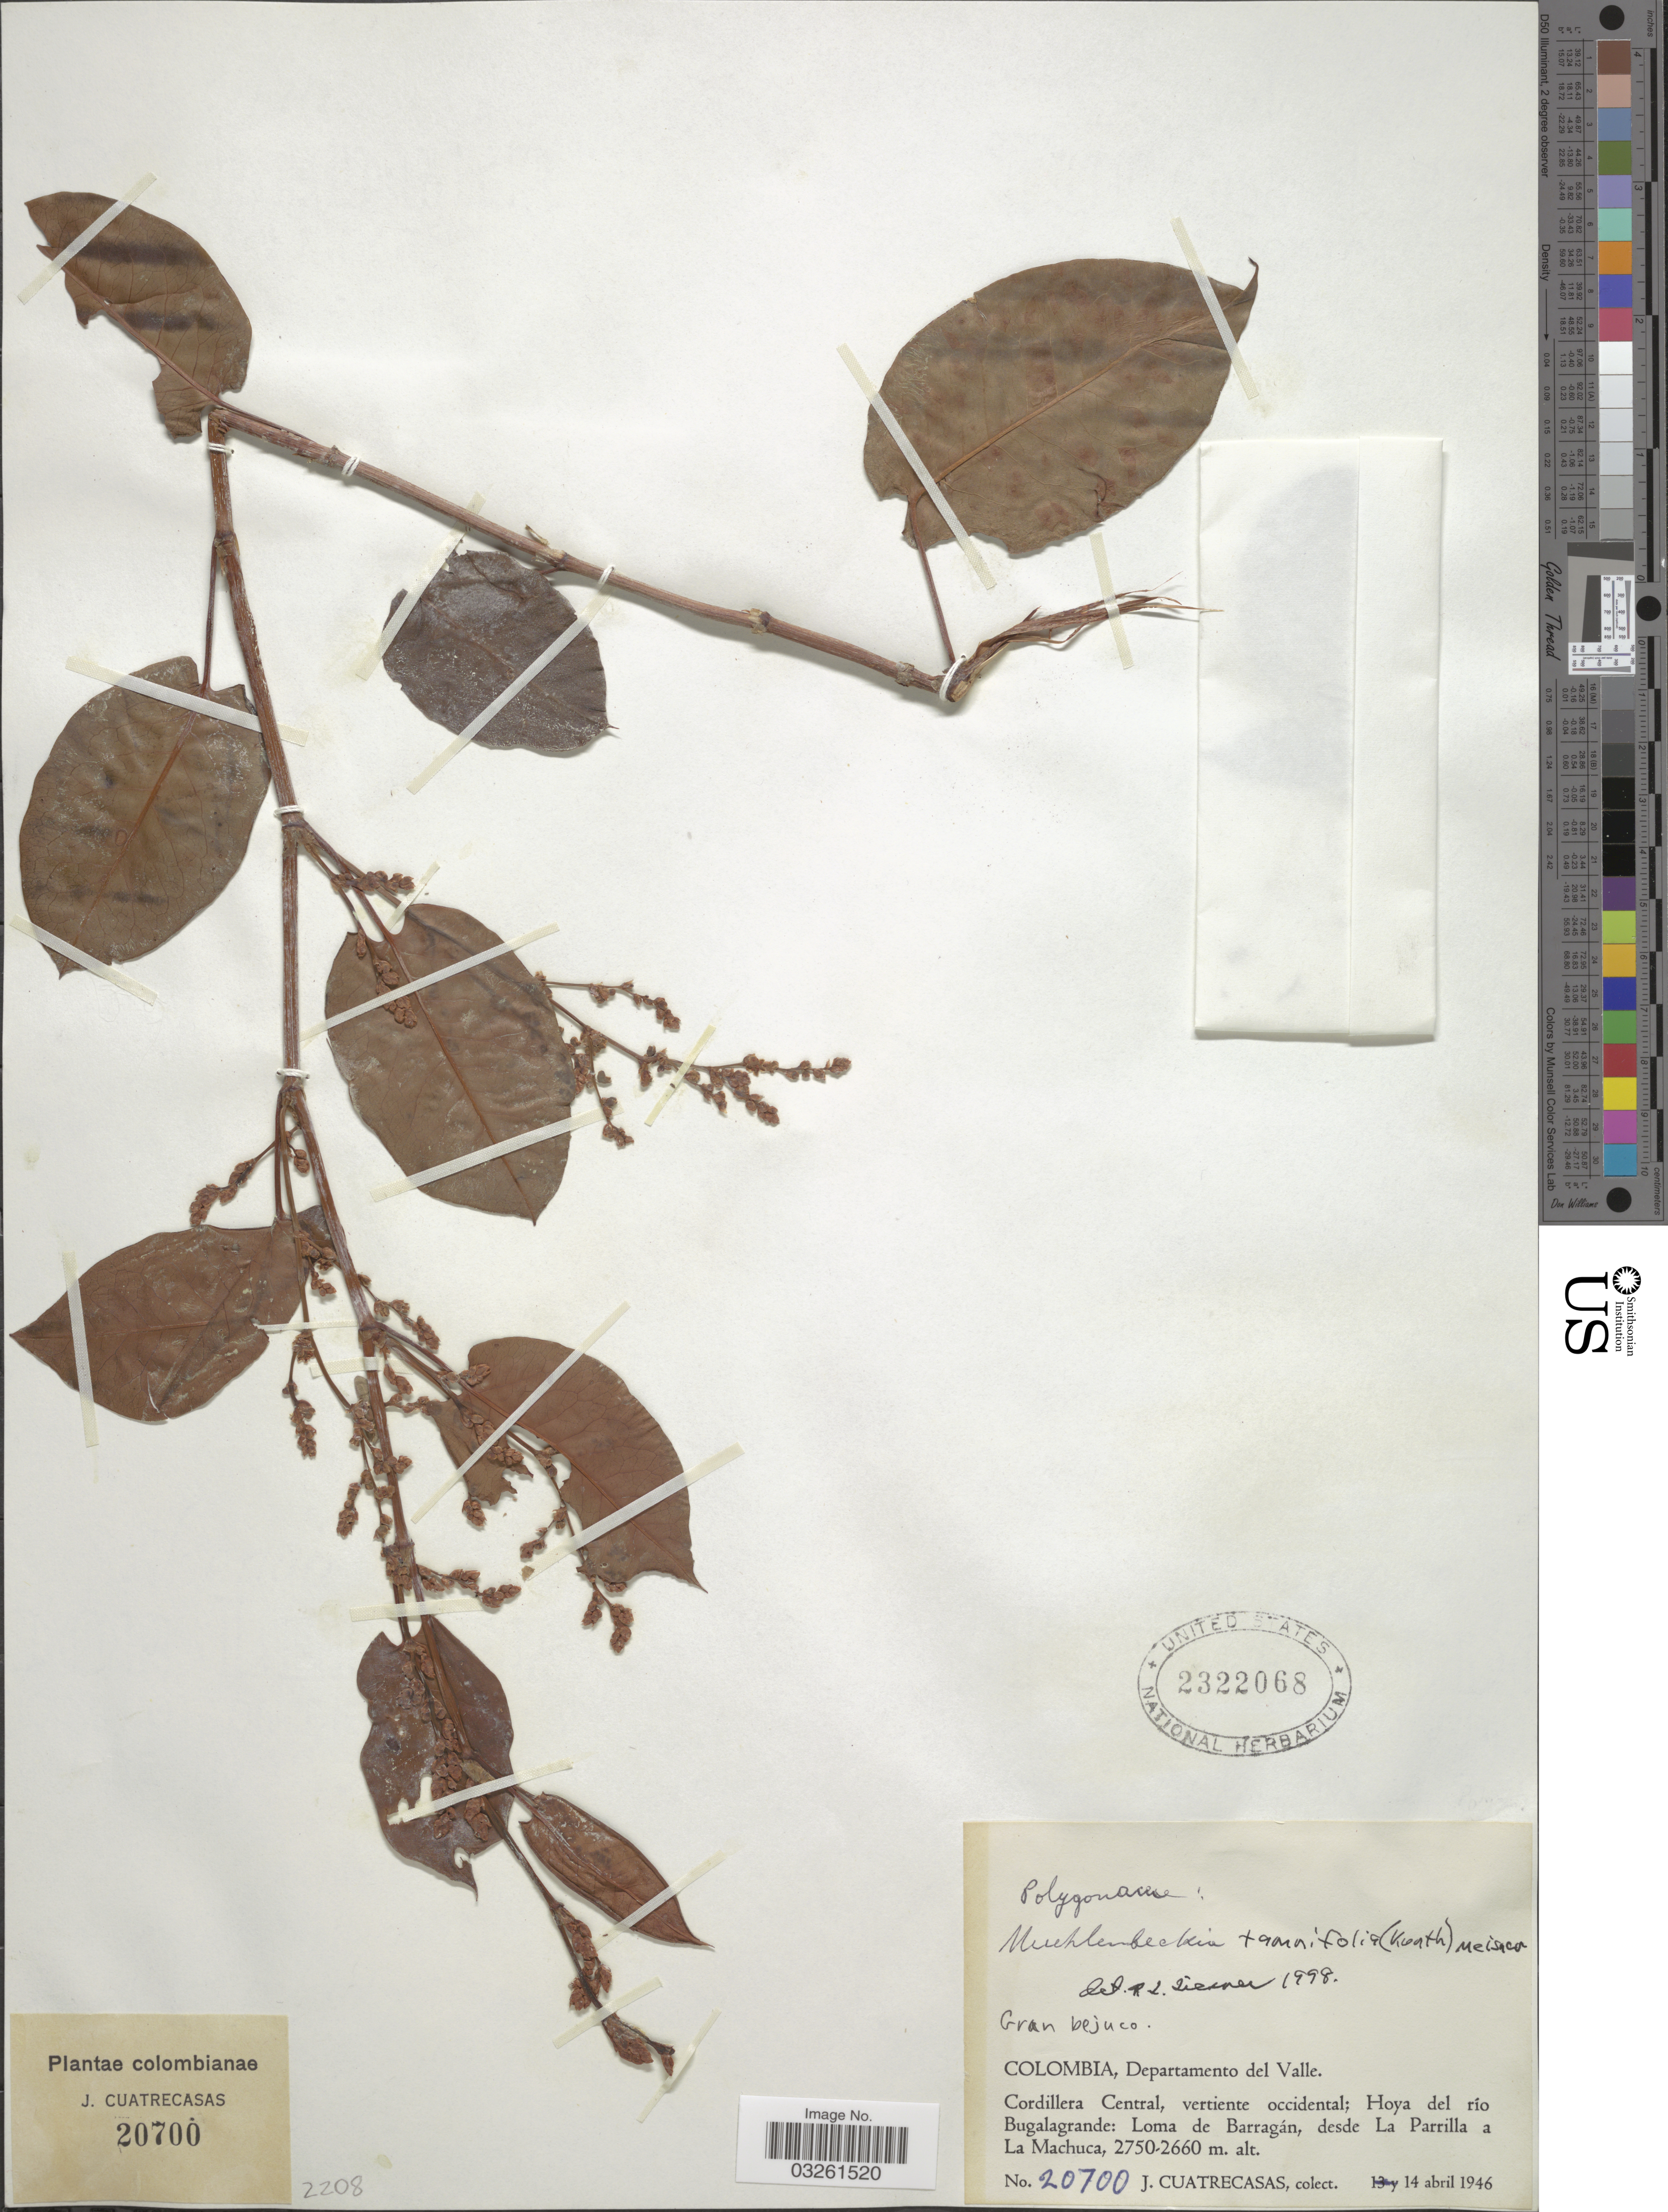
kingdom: Plantae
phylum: Tracheophyta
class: Magnoliopsida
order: Caryophyllales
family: Polygonaceae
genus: Muehlenbeckia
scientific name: Muehlenbeckia tamnifolia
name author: (Kunth) Meisn.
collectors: J. Cuatrecasas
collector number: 20700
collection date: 1946-04-14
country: Colombia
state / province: Valle del Cauca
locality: Departamento del Valle. Cordillera Central, vertiente occidental; Hoya del río Bugalagrande: Loma de Barragán, desde La Parrilla a La Machuca.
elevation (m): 2660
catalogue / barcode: US 2322068